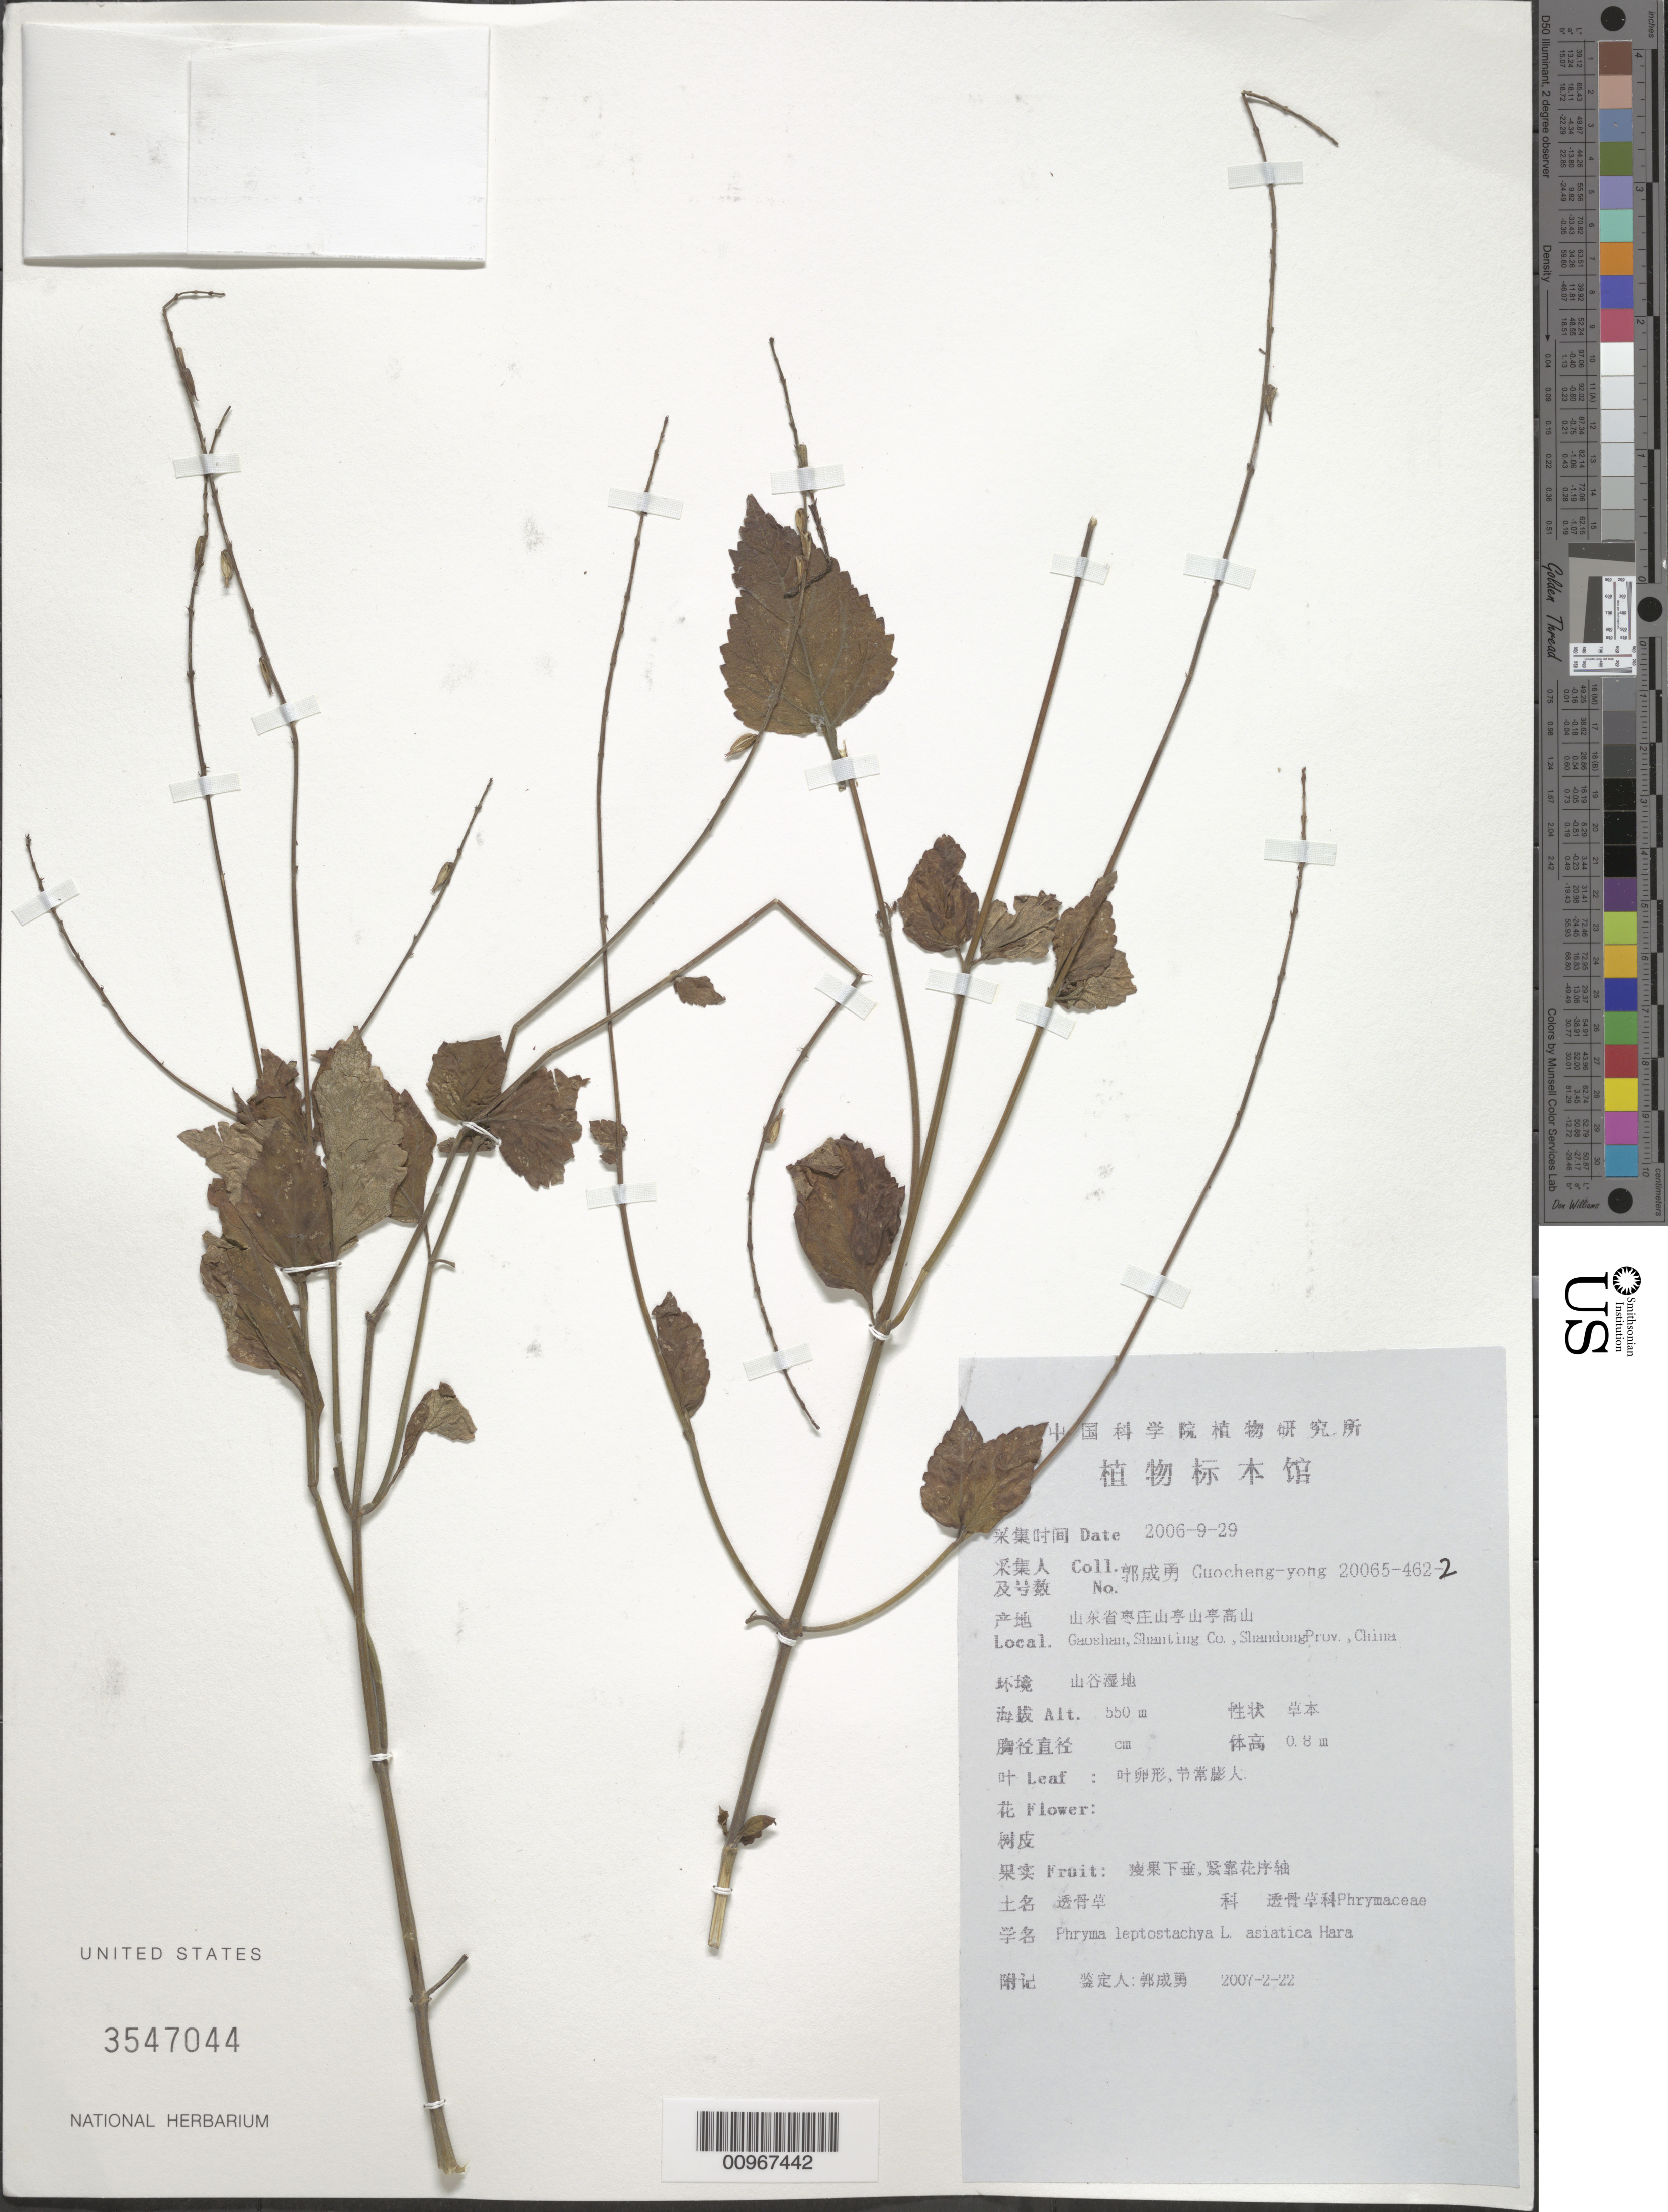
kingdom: Plantae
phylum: Tracheophyta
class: Magnoliopsida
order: Lamiales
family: Phrymaceae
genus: Phryma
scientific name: Phryma leptostachya var. asiatica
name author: H. Hara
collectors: Guo cheng-yong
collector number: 20065-462-2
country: China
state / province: Shandong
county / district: Shanting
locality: Gaushan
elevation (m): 550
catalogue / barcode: US 3547044